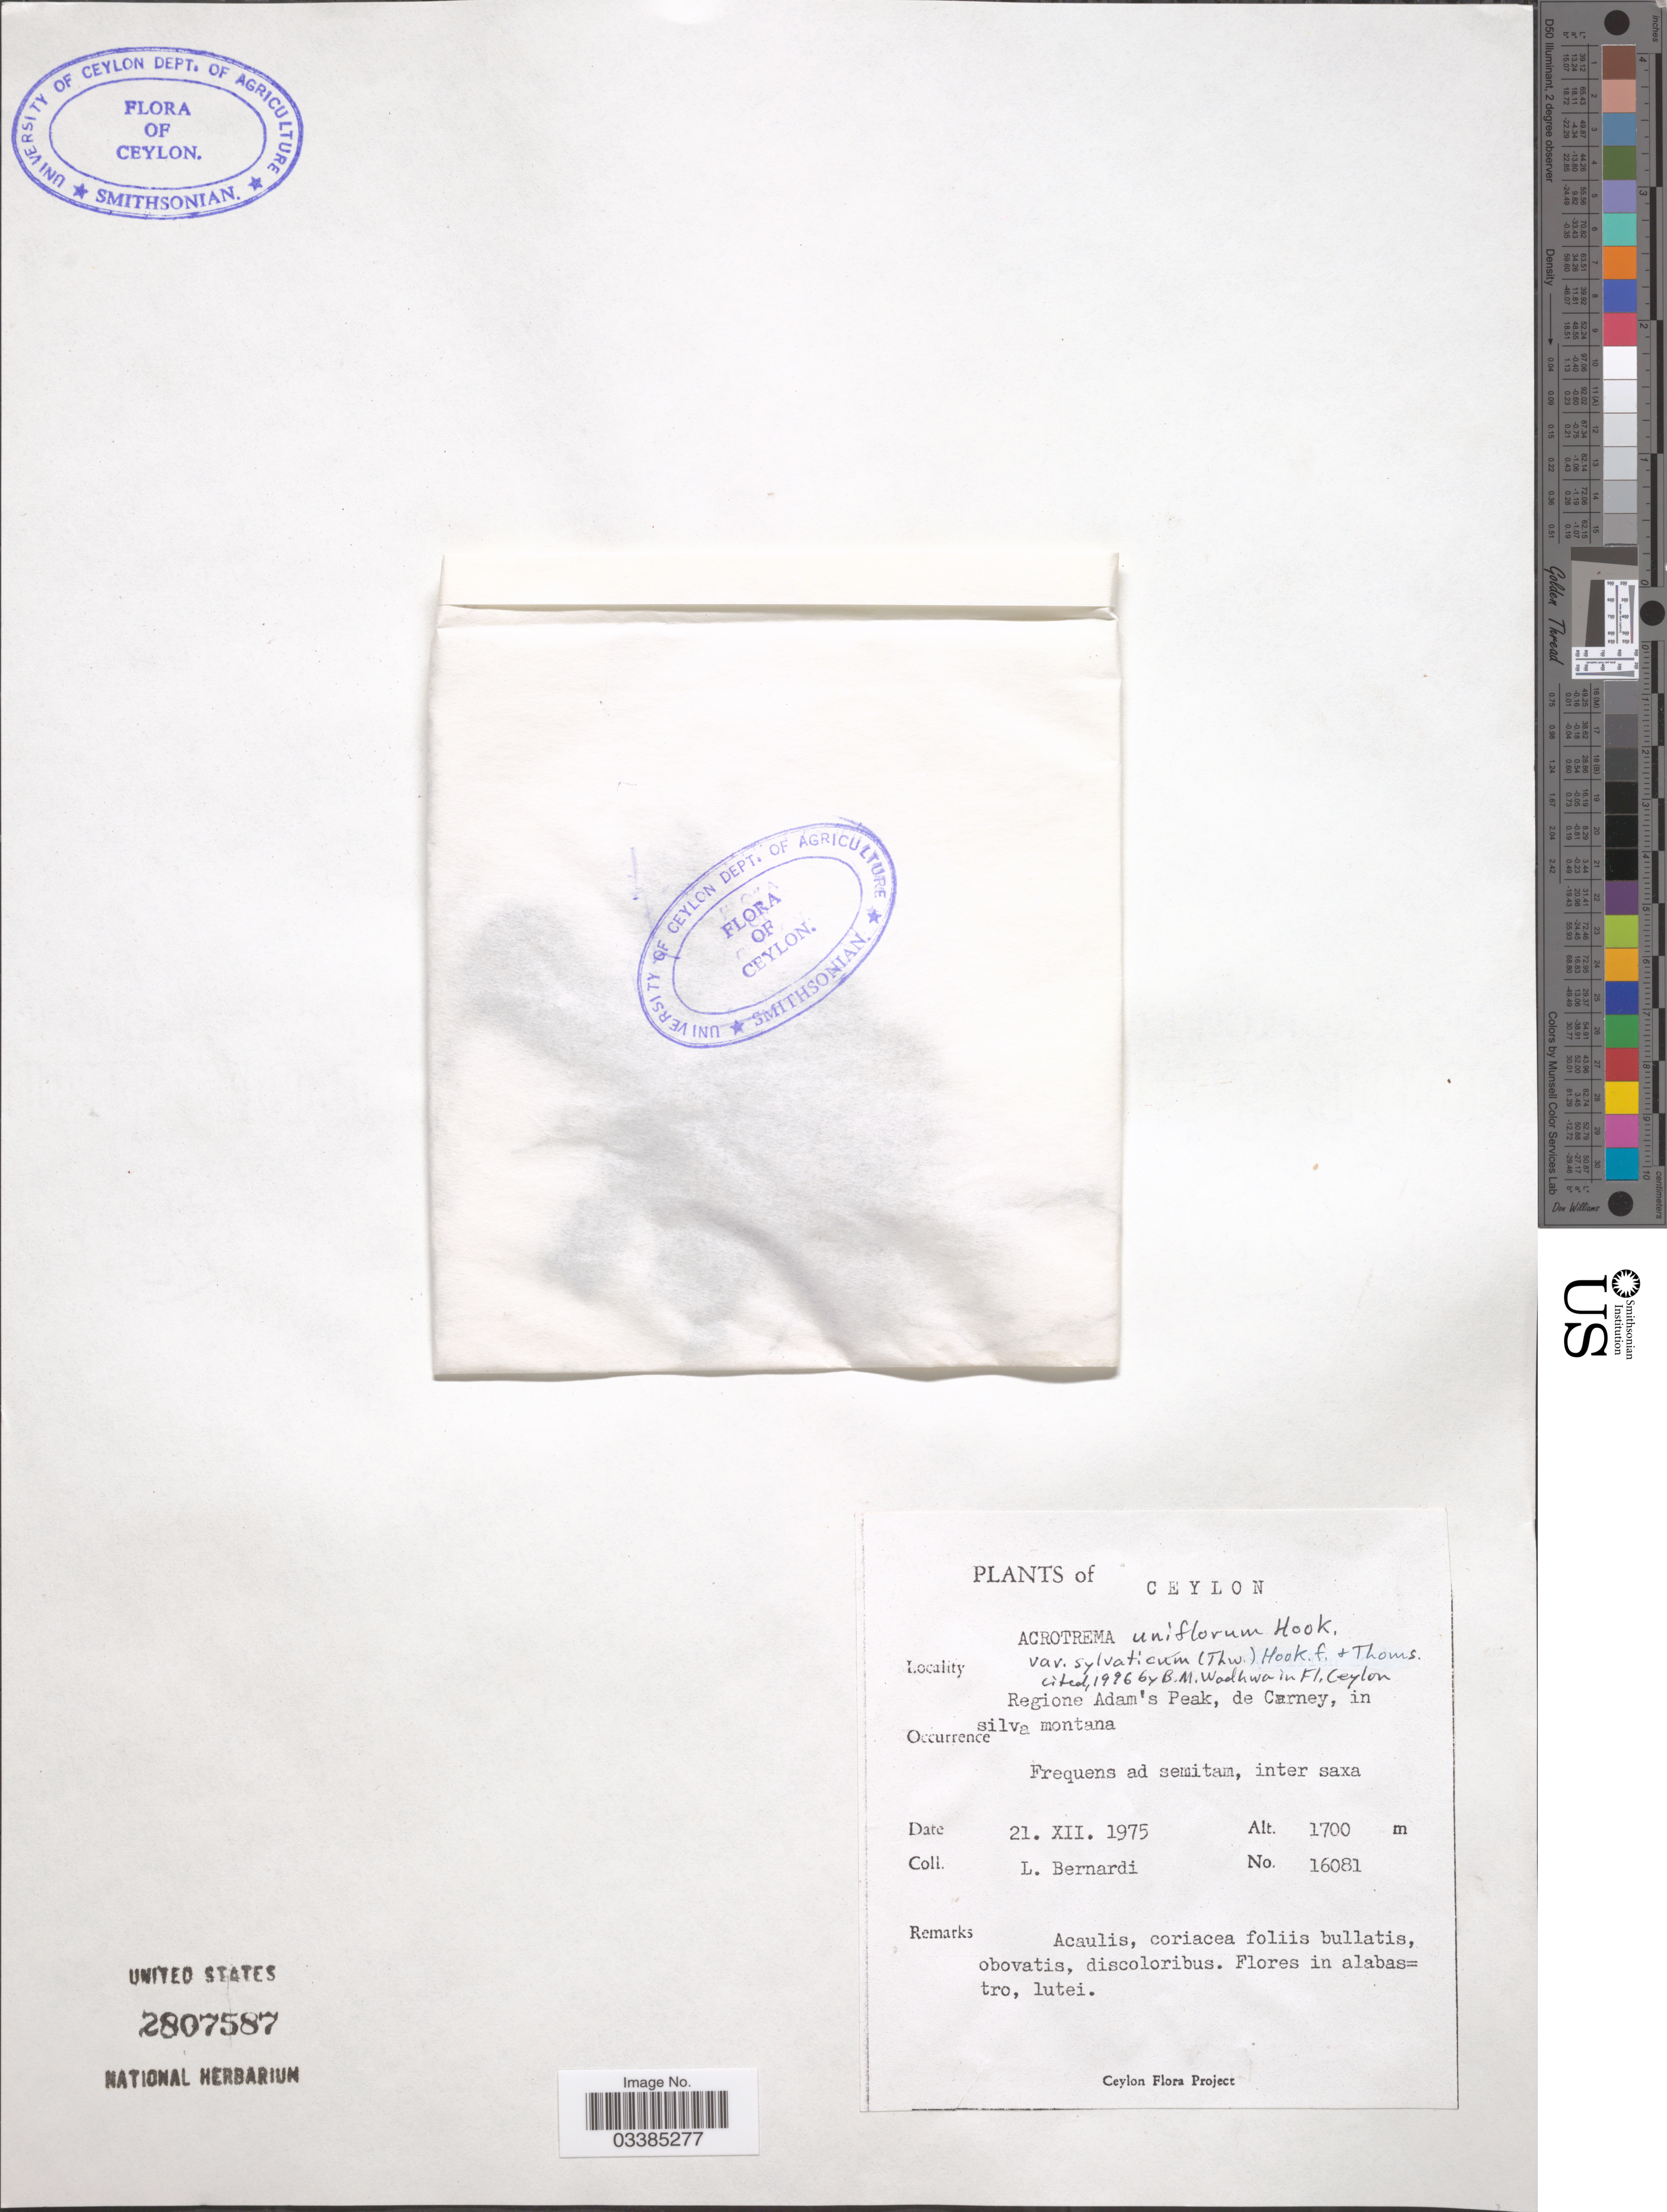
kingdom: Plantae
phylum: Tracheophyta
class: Magnoliopsida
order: Dilleniales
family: Dilleniaceae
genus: Acrotrema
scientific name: Acrotrema uniflorum var. sylvaticum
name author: (Thwaites) Hook. f. & Thomson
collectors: L. Bernardi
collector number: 16081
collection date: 1975-12-21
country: Sri Lanka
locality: Ceylon. Regione Adam's Peak, de Carney, in silva montana.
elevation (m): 1700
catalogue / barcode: US 2807587